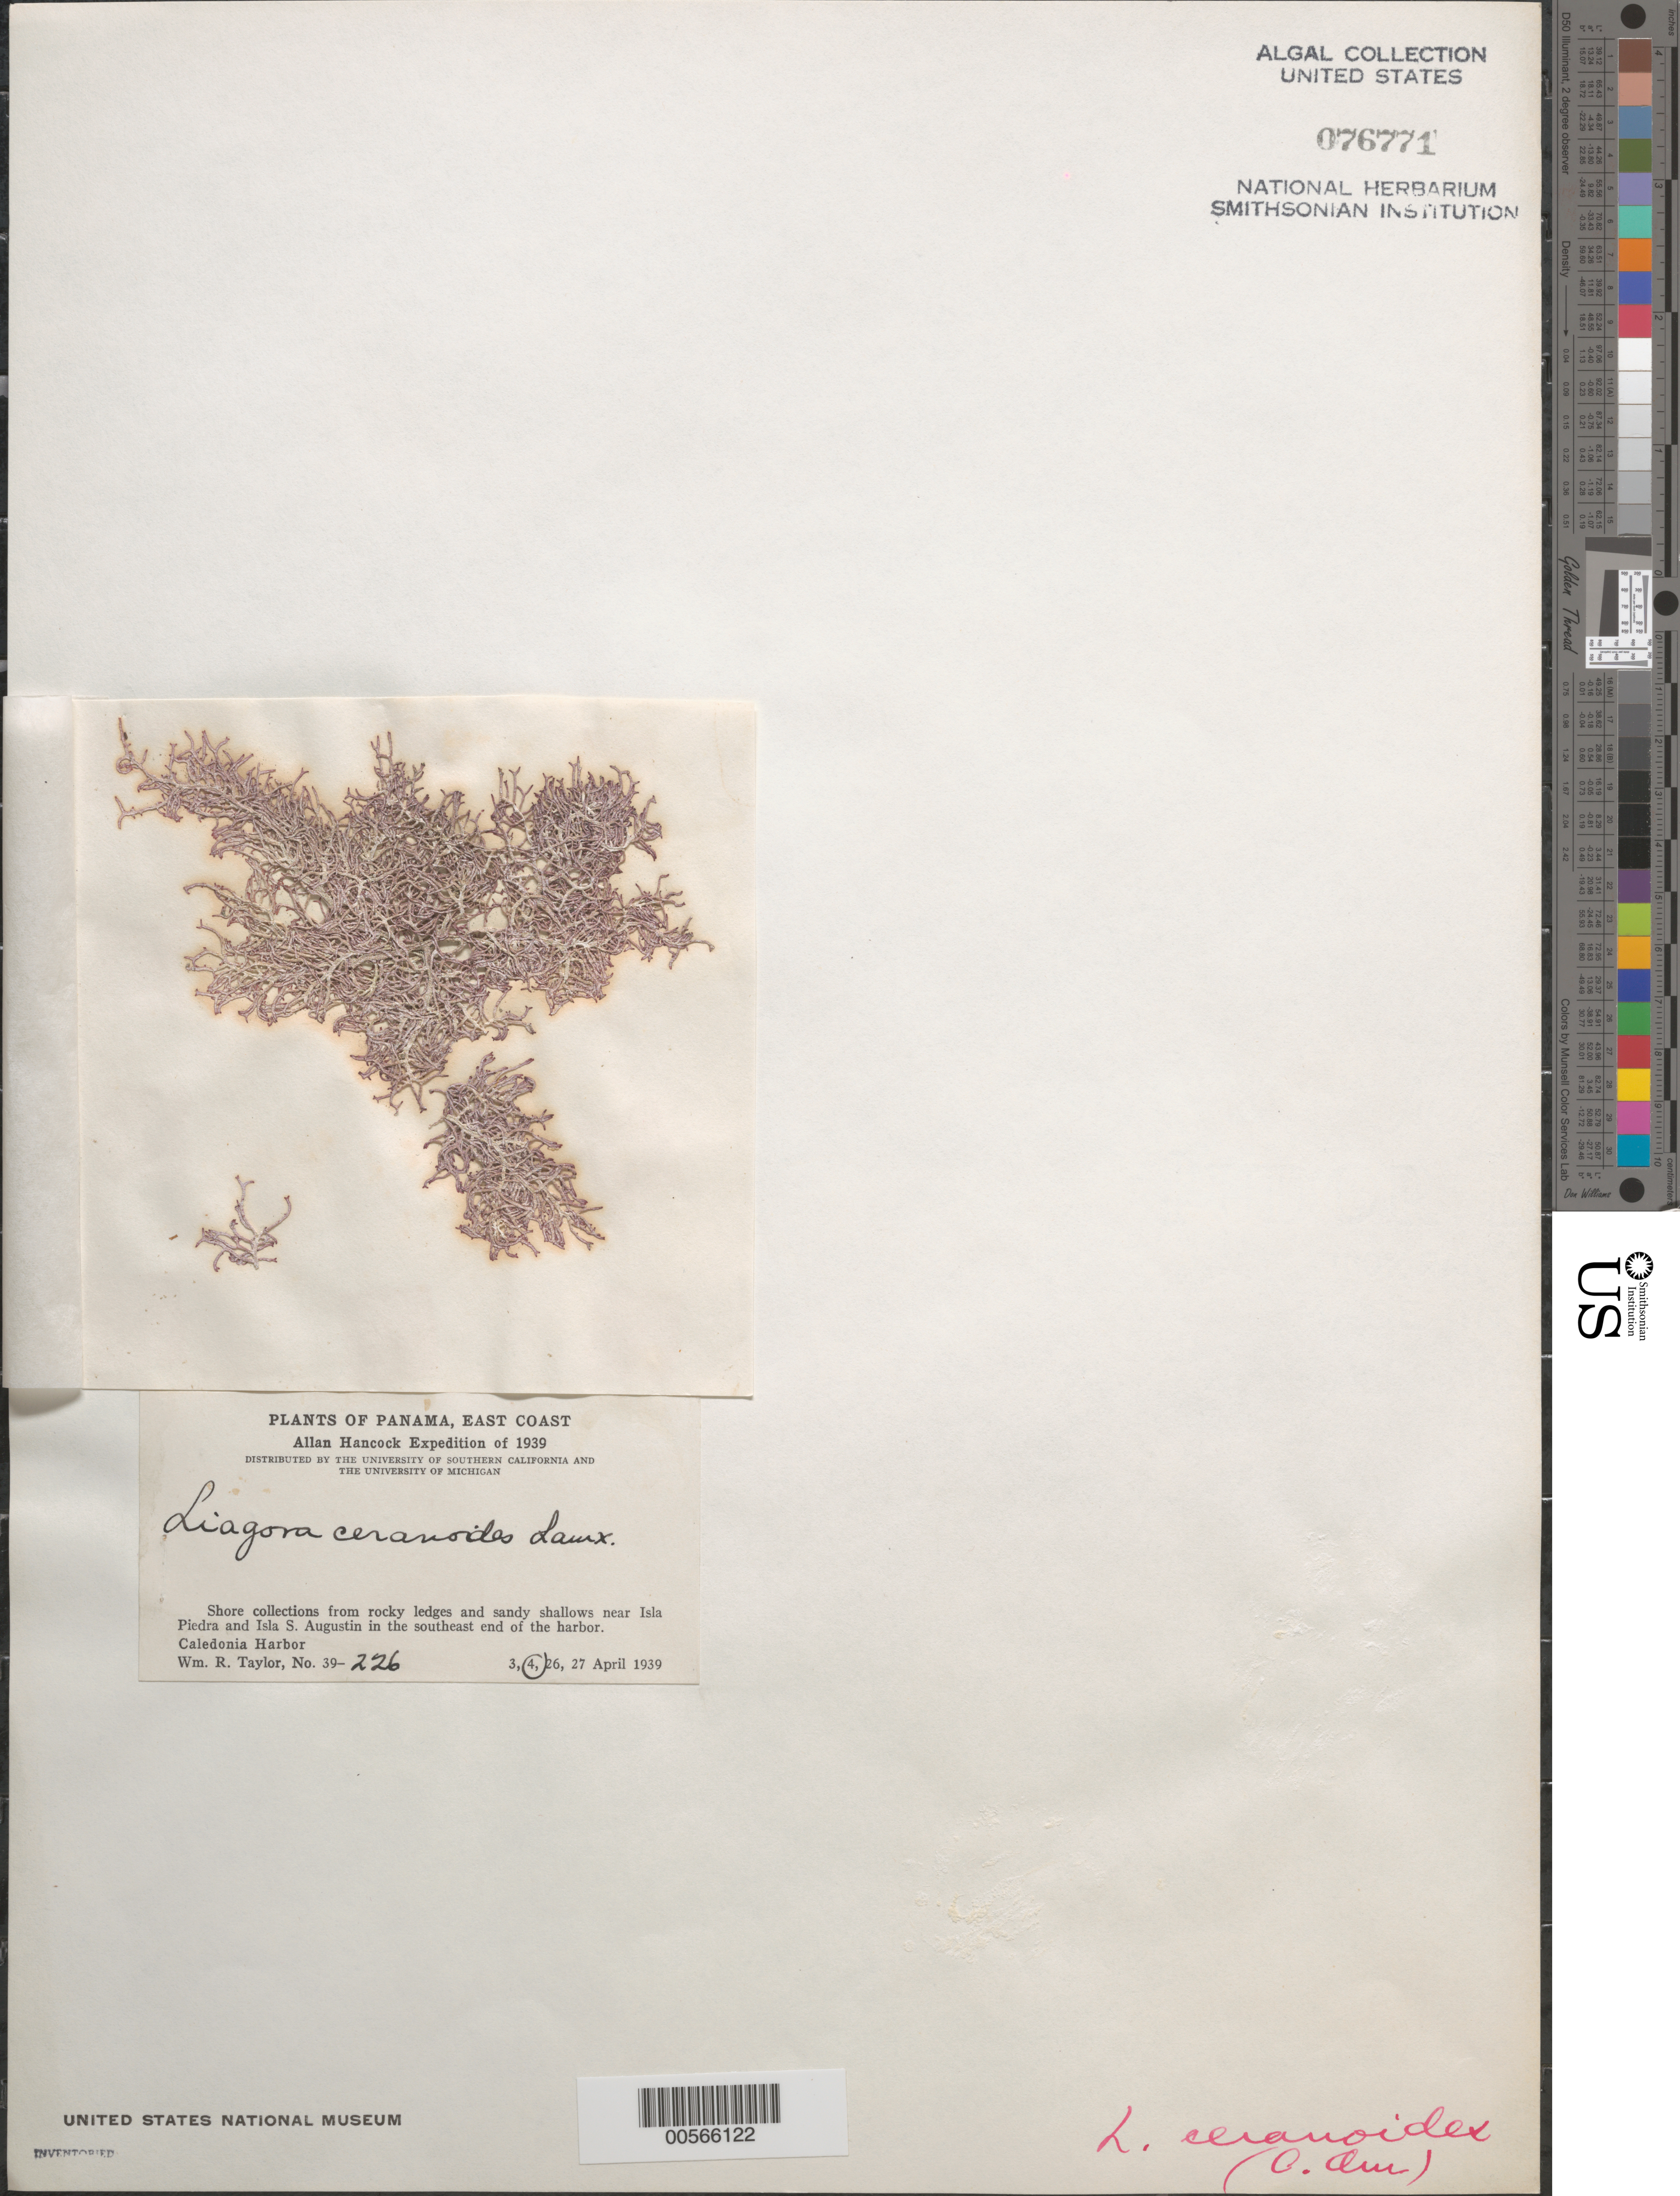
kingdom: Plantae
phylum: Rhodophyta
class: Florideophyceae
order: Nemaliales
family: Liagoraceae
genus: Liagora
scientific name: Liagora ceranoides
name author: J.V.Lamouroux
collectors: W. R. Taylor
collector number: WRT 39-226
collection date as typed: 04 Apr 1939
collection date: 1939-04-04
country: Panama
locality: Southeast Caledonia Harbor, near Isla Piedra and Isla San Augustin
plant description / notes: Allan Hancock Expedition of 1939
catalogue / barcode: US 76771